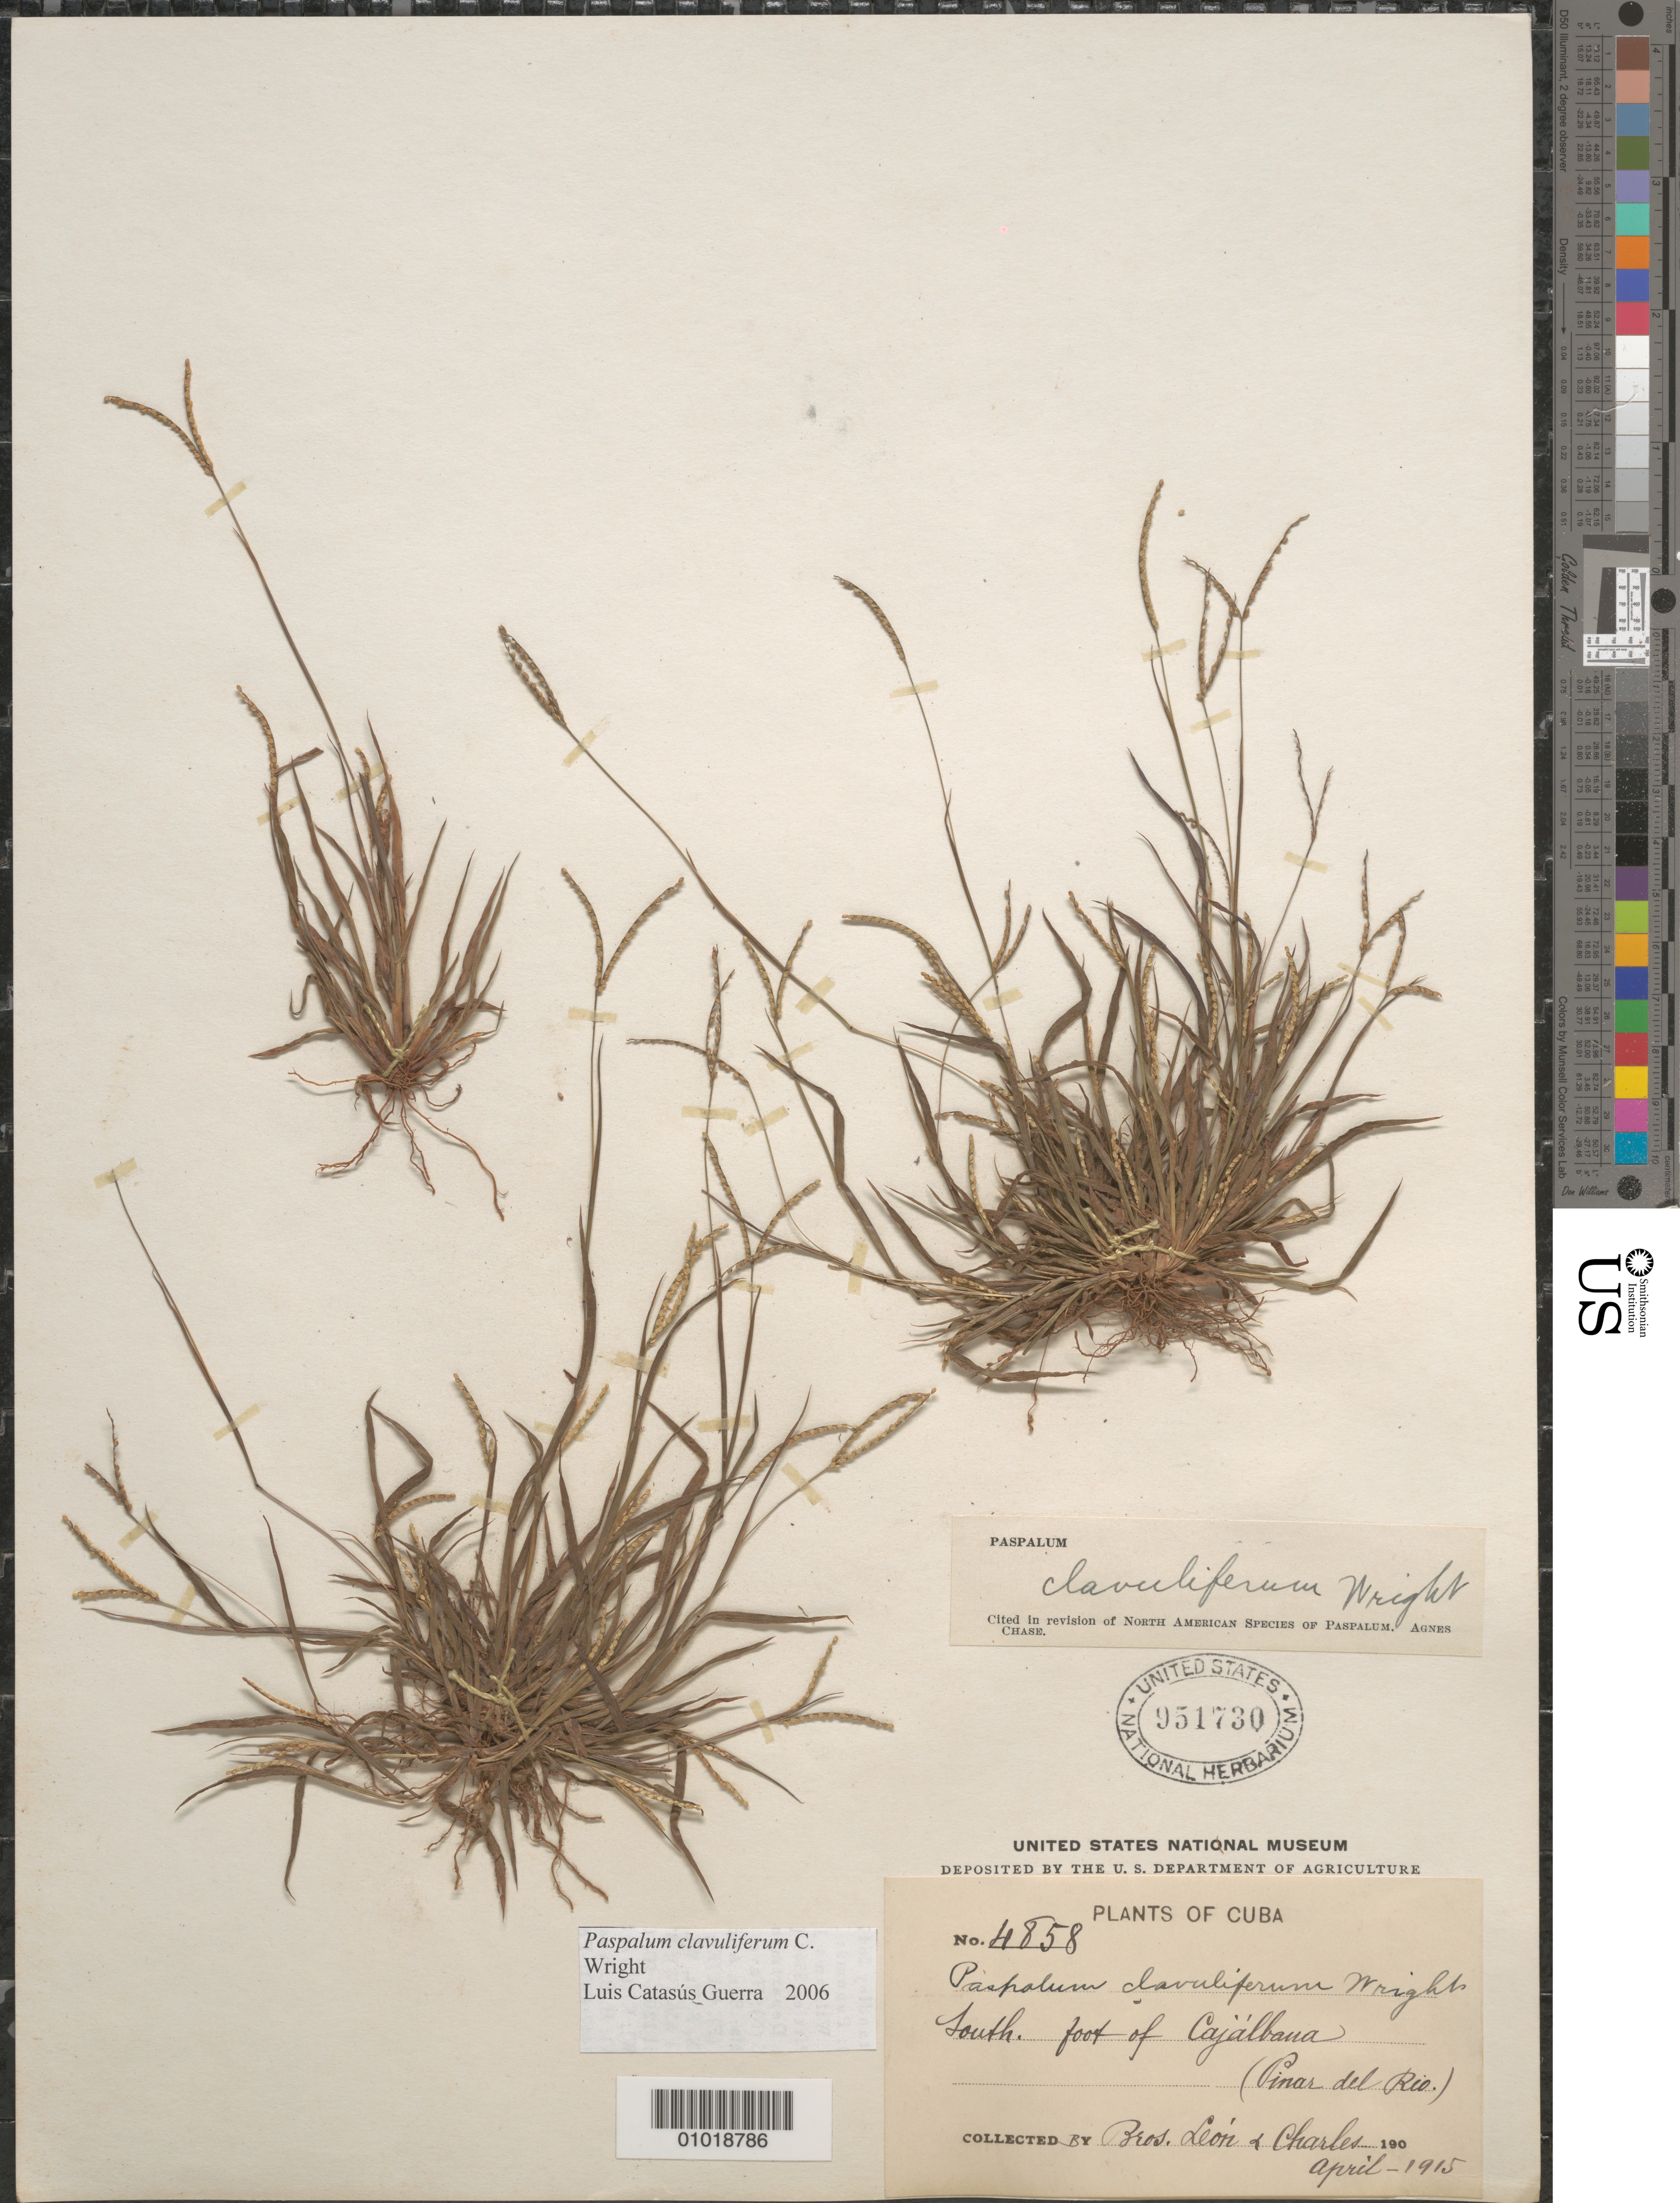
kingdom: Plantae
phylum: Tracheophyta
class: Liliopsida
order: Poales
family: Poaceae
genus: Paspalum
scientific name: Paspalum clavuliferum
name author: C. Wright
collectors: Bro. León & B. Charles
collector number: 4858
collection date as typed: Apr 1915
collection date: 1915-04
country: Cuba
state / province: Pinar del Rio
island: Cuba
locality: S foot of Sierra de Cajalbana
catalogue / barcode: US 951730